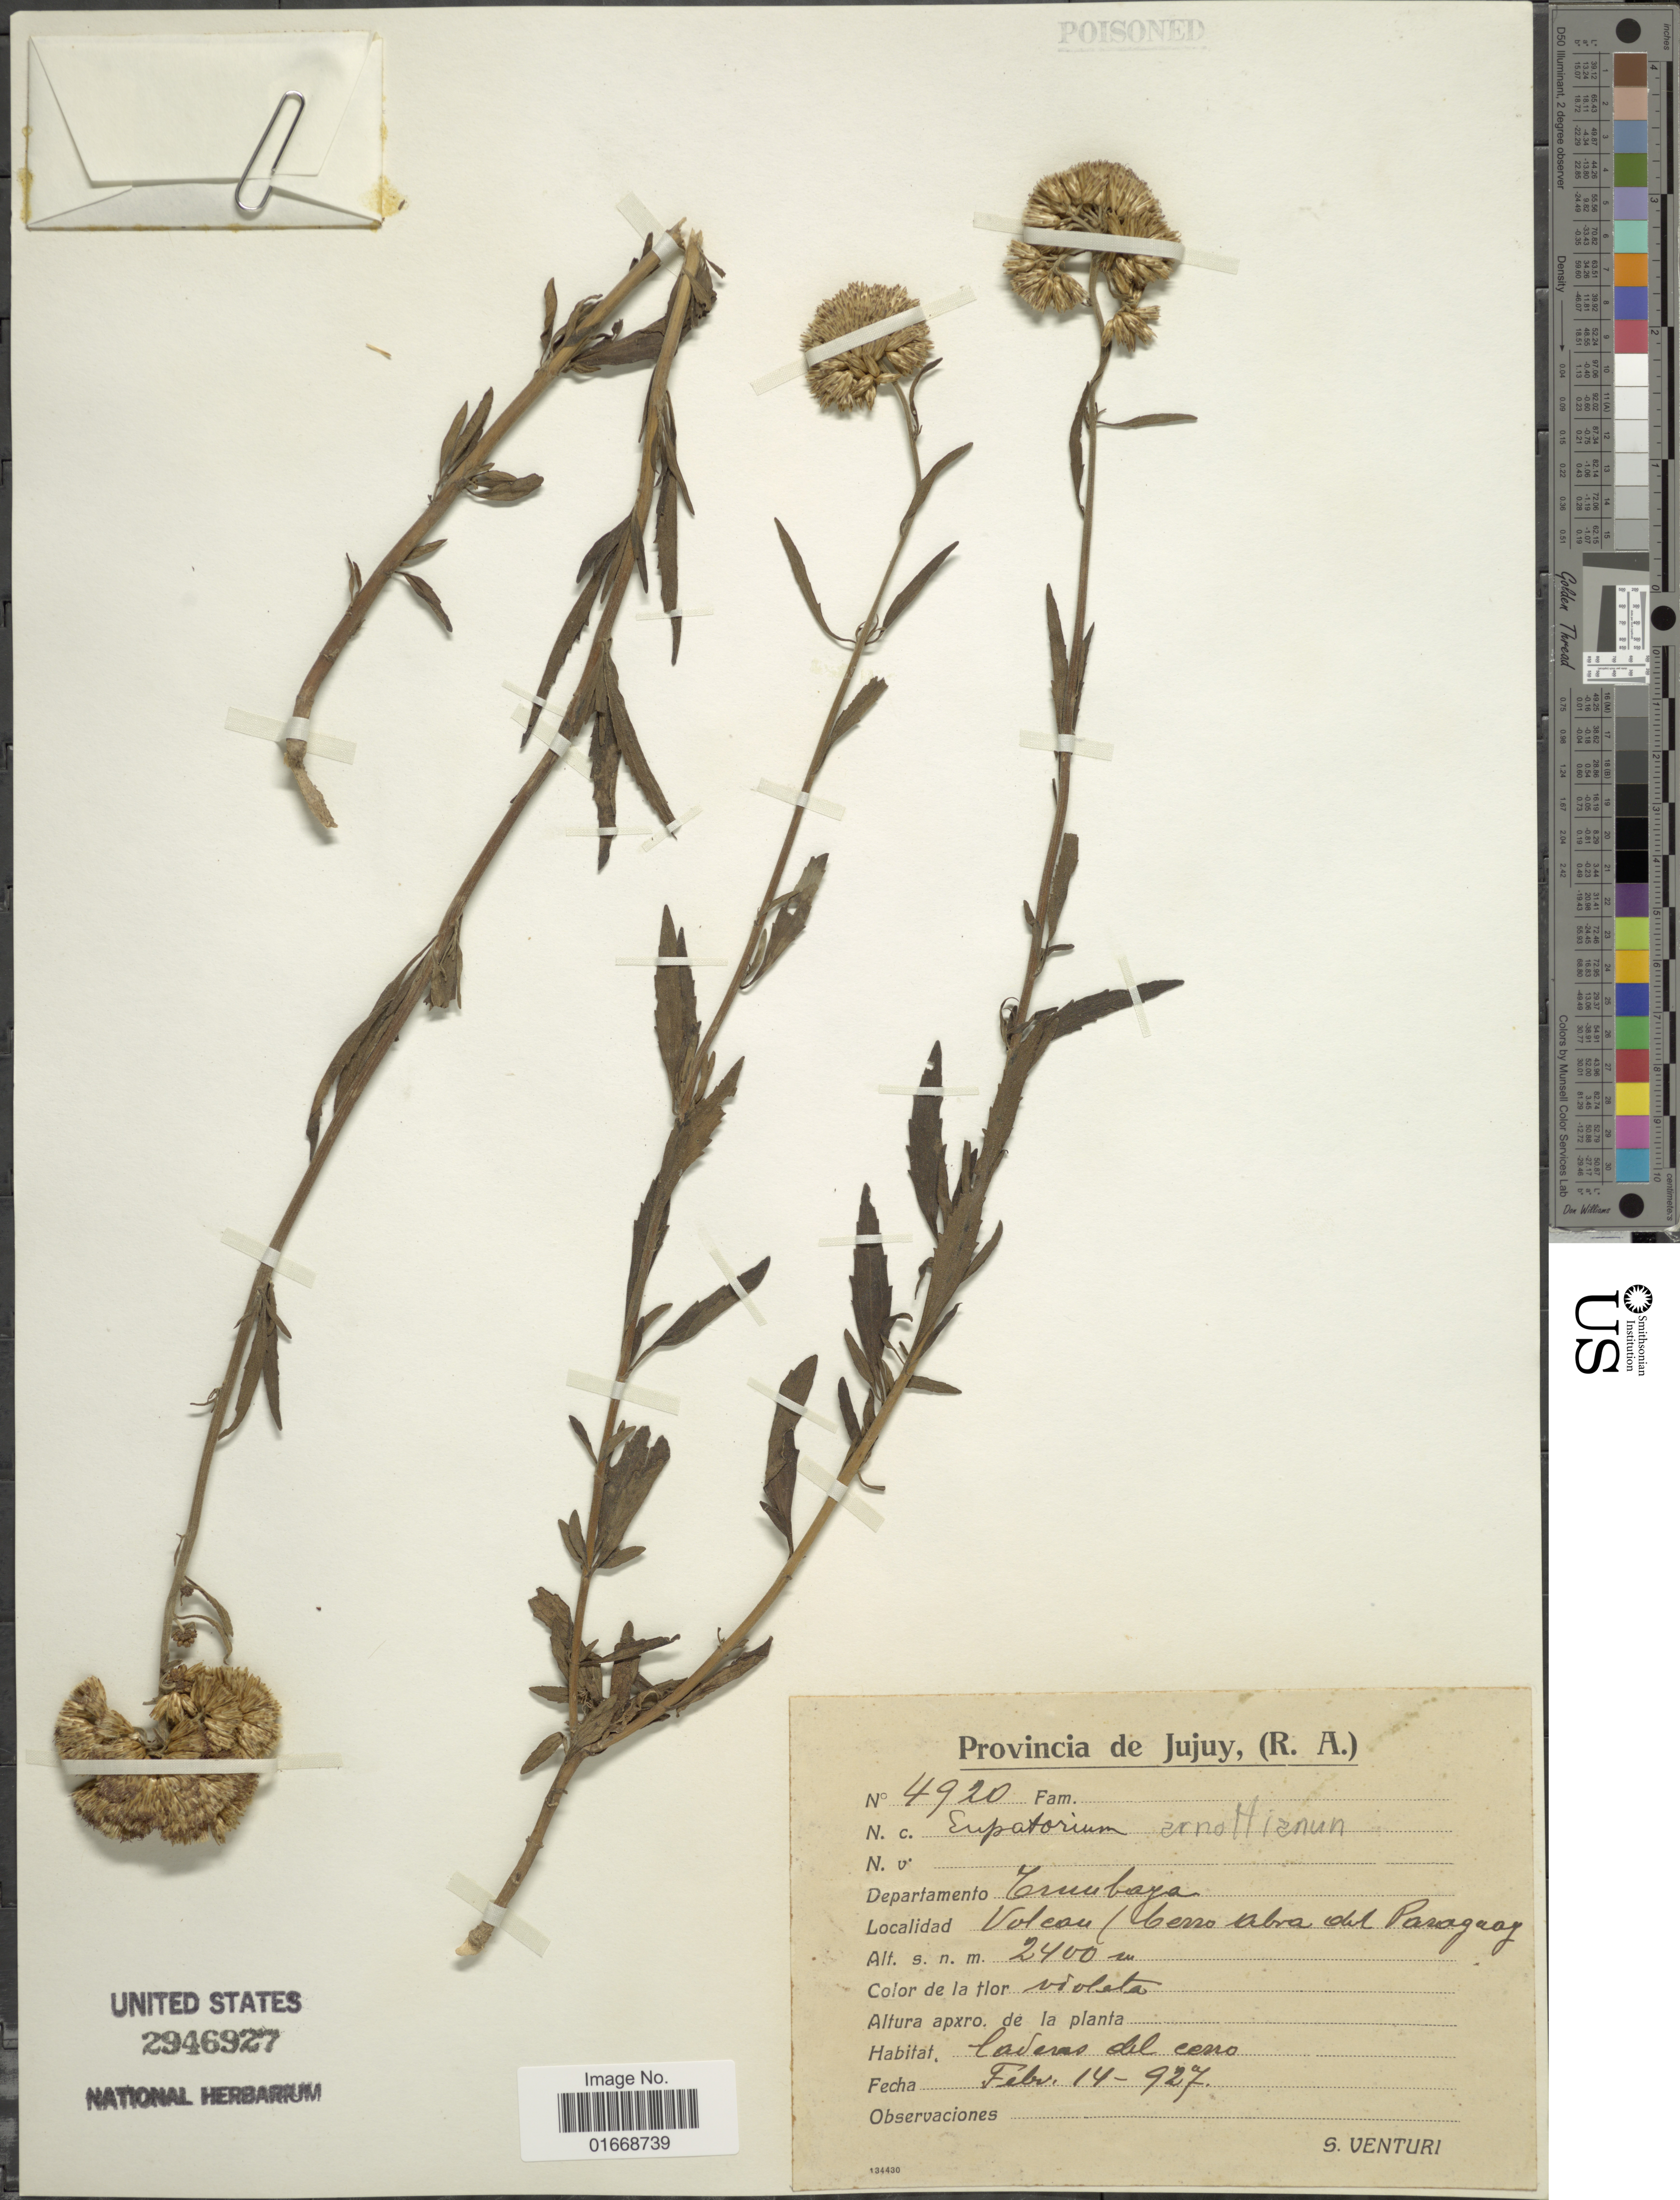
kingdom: Plantae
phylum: Tracheophyta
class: Magnoliopsida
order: Asterales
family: Asteraceae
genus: Chromolaena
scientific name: Chromolaena arnottiana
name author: (Griseb.) R.M. King & H. Rob.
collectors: S. Venturi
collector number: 4920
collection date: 1927-02-14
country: Argentina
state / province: Jujuy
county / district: Tumbaya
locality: Volcan (Cerro abra del Paraguay)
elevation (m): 2400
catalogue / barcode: US 2946927